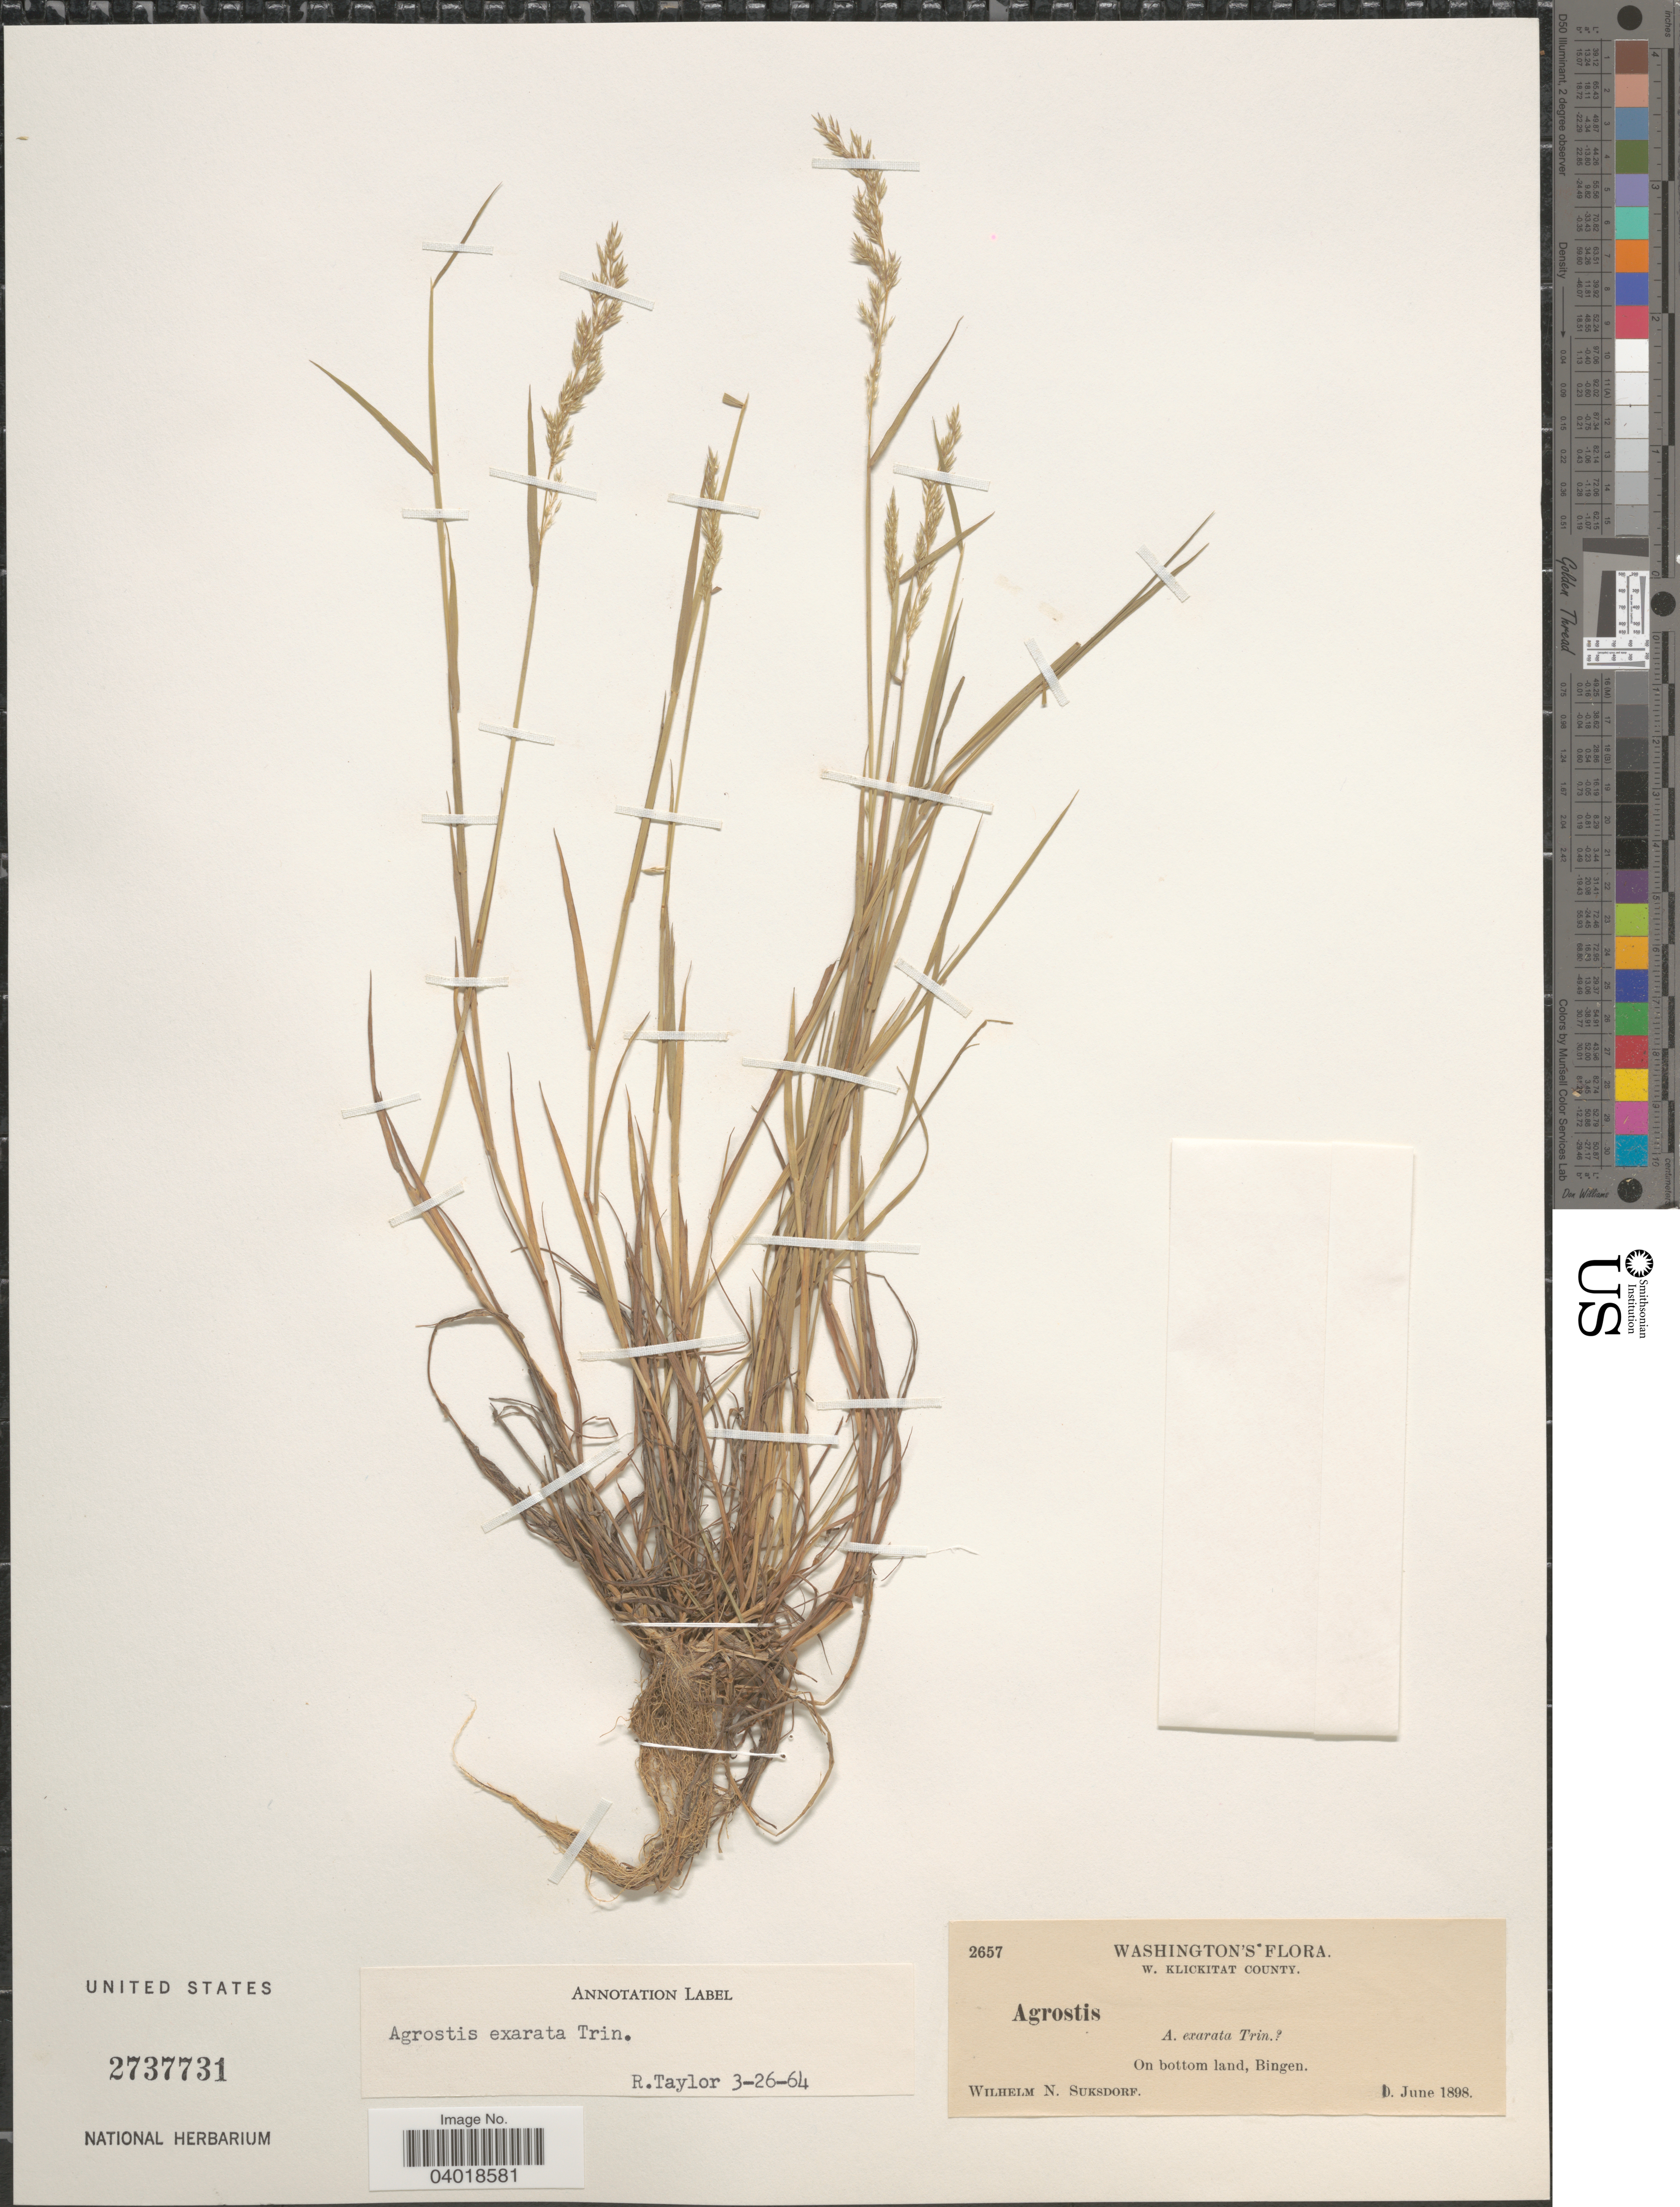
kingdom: Plantae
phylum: Tracheophyta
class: Liliopsida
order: Poales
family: Poaceae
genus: Agrostis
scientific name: Agrostis exarata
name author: Trin.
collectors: W. N. Suksdorf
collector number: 2657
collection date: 1898-06-01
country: United States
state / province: Washington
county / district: Klickitat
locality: W. Klickitat County. On bottom land, Bingen.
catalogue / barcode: US 2737731